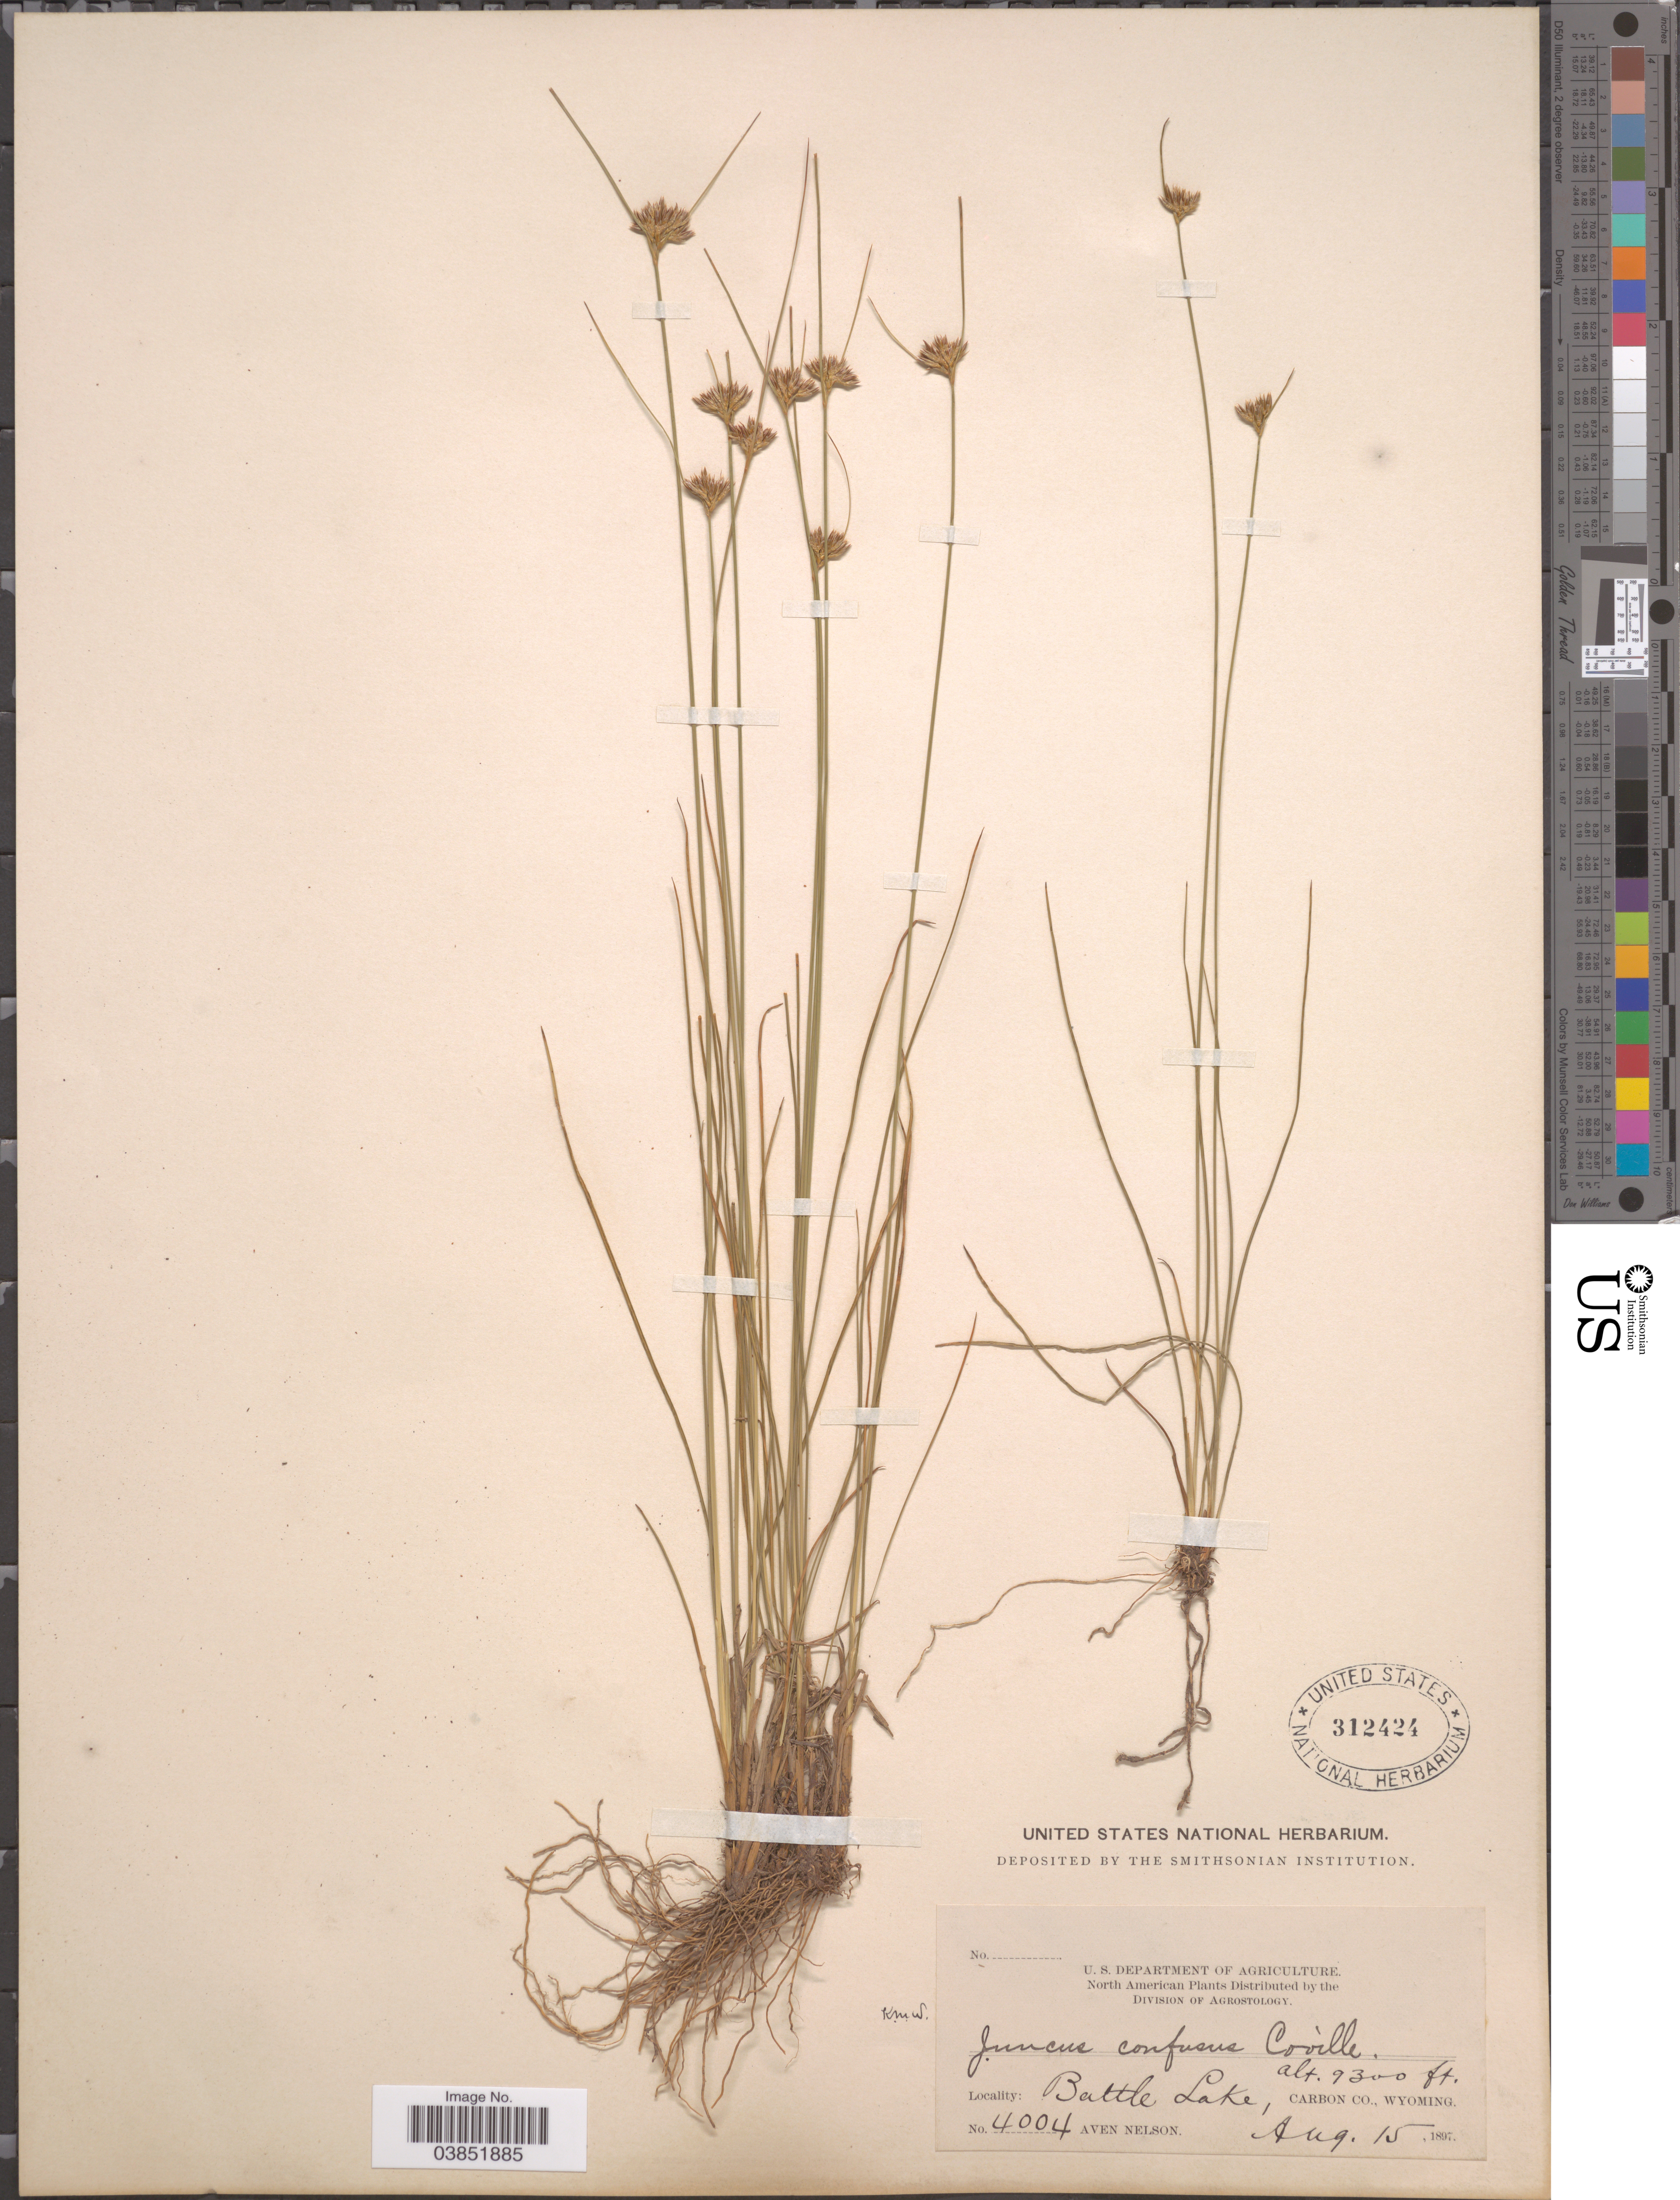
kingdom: Plantae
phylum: Tracheophyta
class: Liliopsida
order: Poales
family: Juncaceae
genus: Juncus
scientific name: Juncus confusus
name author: Coville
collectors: A. Nelson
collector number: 4004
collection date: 1897-08-15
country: United States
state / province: Wyoming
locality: Battle Lake, Carbon Co.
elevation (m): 2835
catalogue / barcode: US 312424